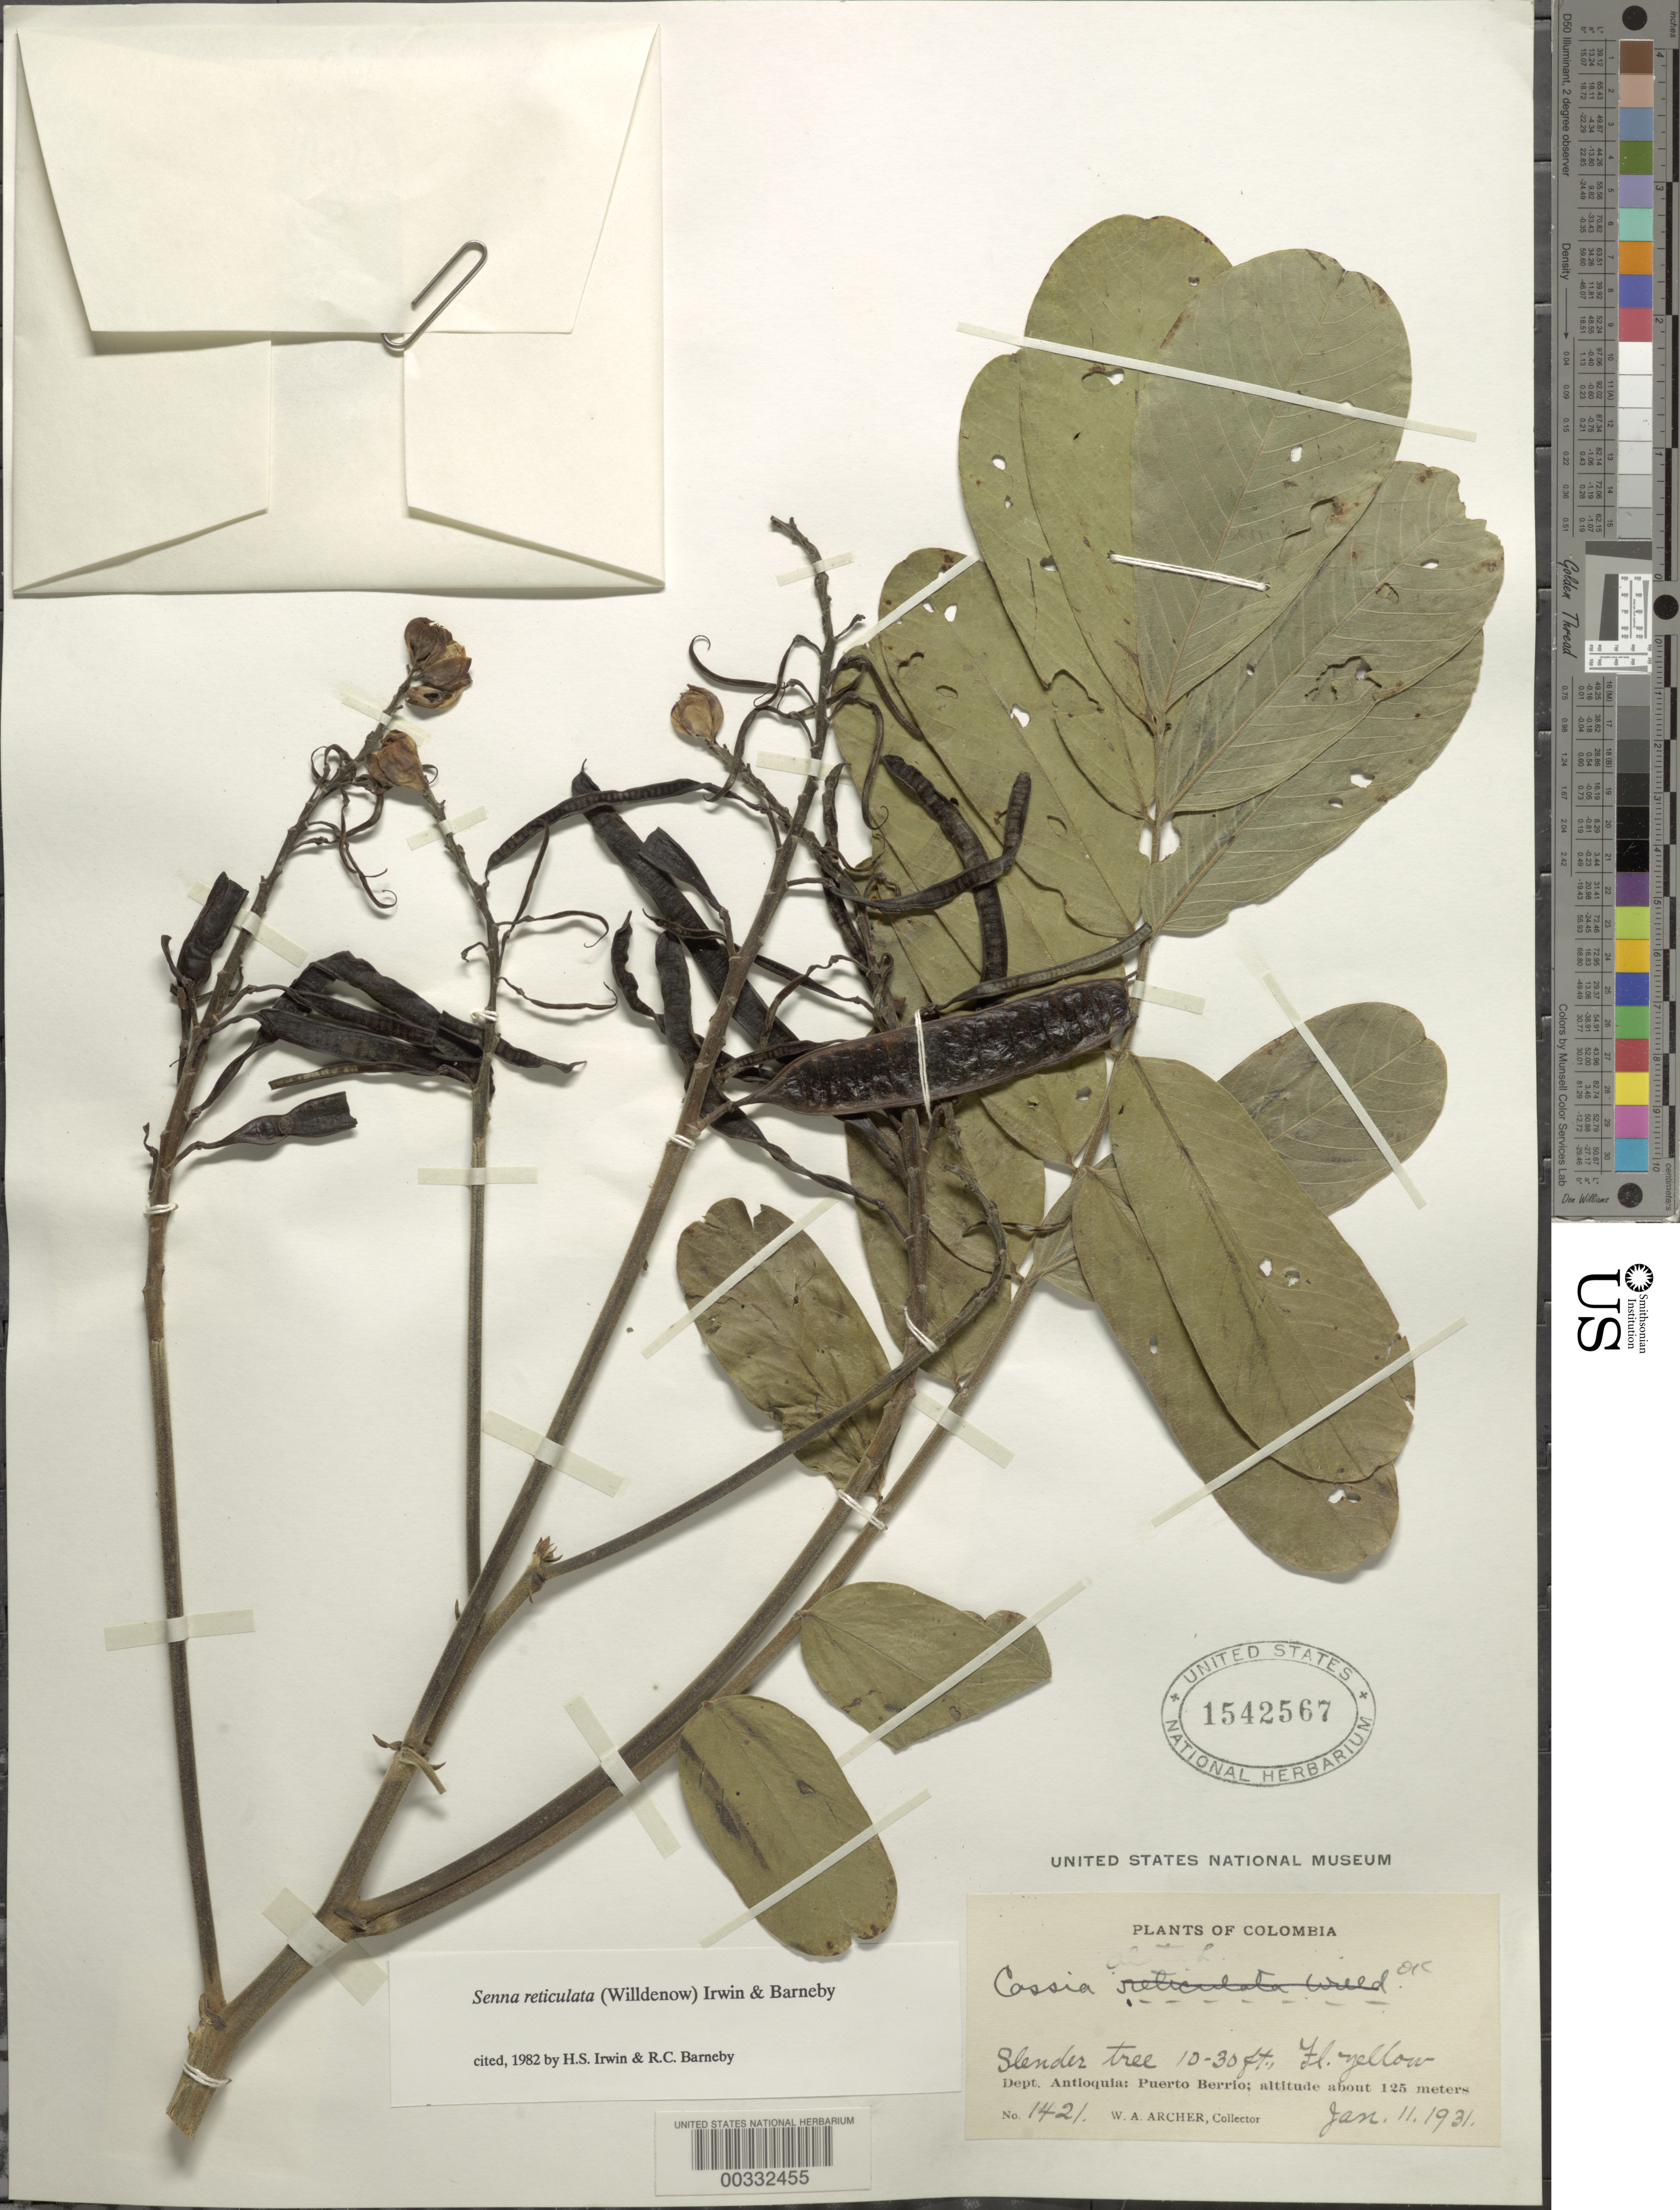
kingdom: Plantae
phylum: Tracheophyta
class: Magnoliopsida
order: Fabales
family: Fabaceae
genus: Senna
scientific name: Senna reticulata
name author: (Willd.) H.S. Irwin & Barneby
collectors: W. A. Archer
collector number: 1421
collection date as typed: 11 Jan 1931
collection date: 1931-01-11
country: Colombia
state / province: Antioquia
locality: Puerto Berrio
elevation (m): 125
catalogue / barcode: US 1542567